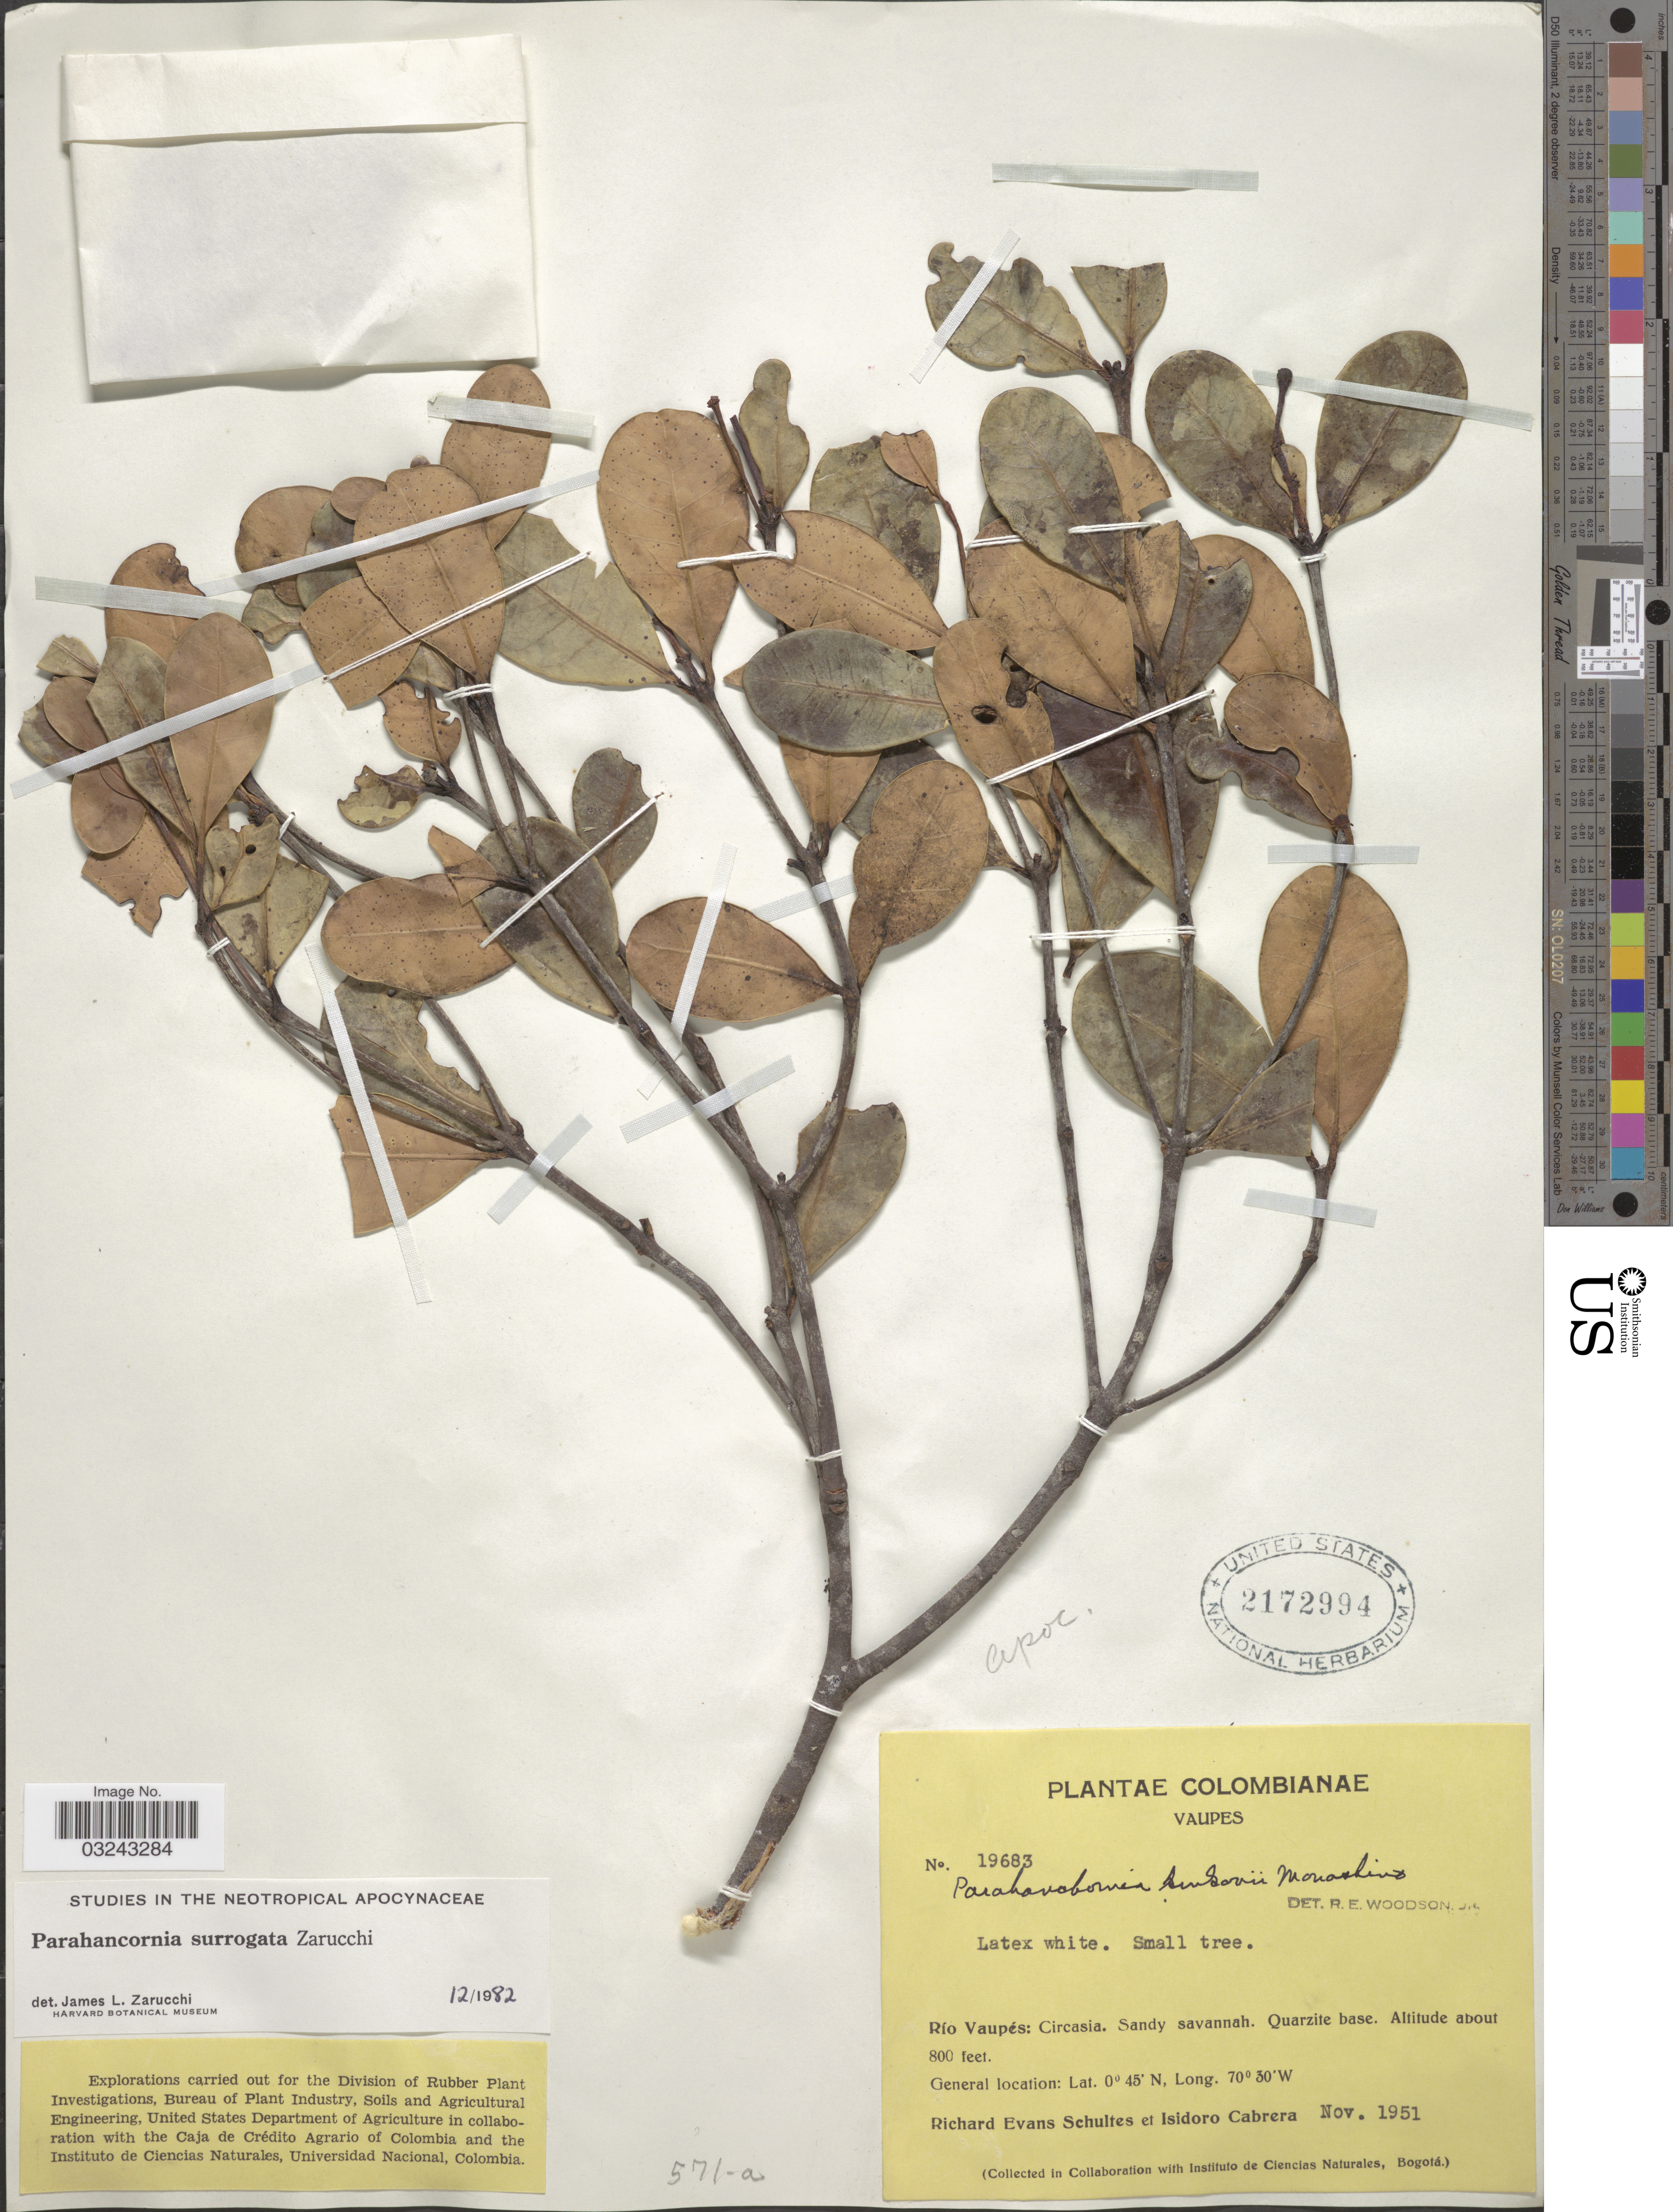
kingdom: Plantae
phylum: Tracheophyta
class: Magnoliopsida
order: Gentianales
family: Apocynaceae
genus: Parahancornia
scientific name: Parahancornia surrogata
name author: Zarucchi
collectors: R. E. Schultes & I. Cabrera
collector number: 19683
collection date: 1951-11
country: Colombia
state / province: Vaupés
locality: Río Vaupés: Circasia. Sandy savannah. Quartzite base.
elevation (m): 244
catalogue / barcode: US 2172994